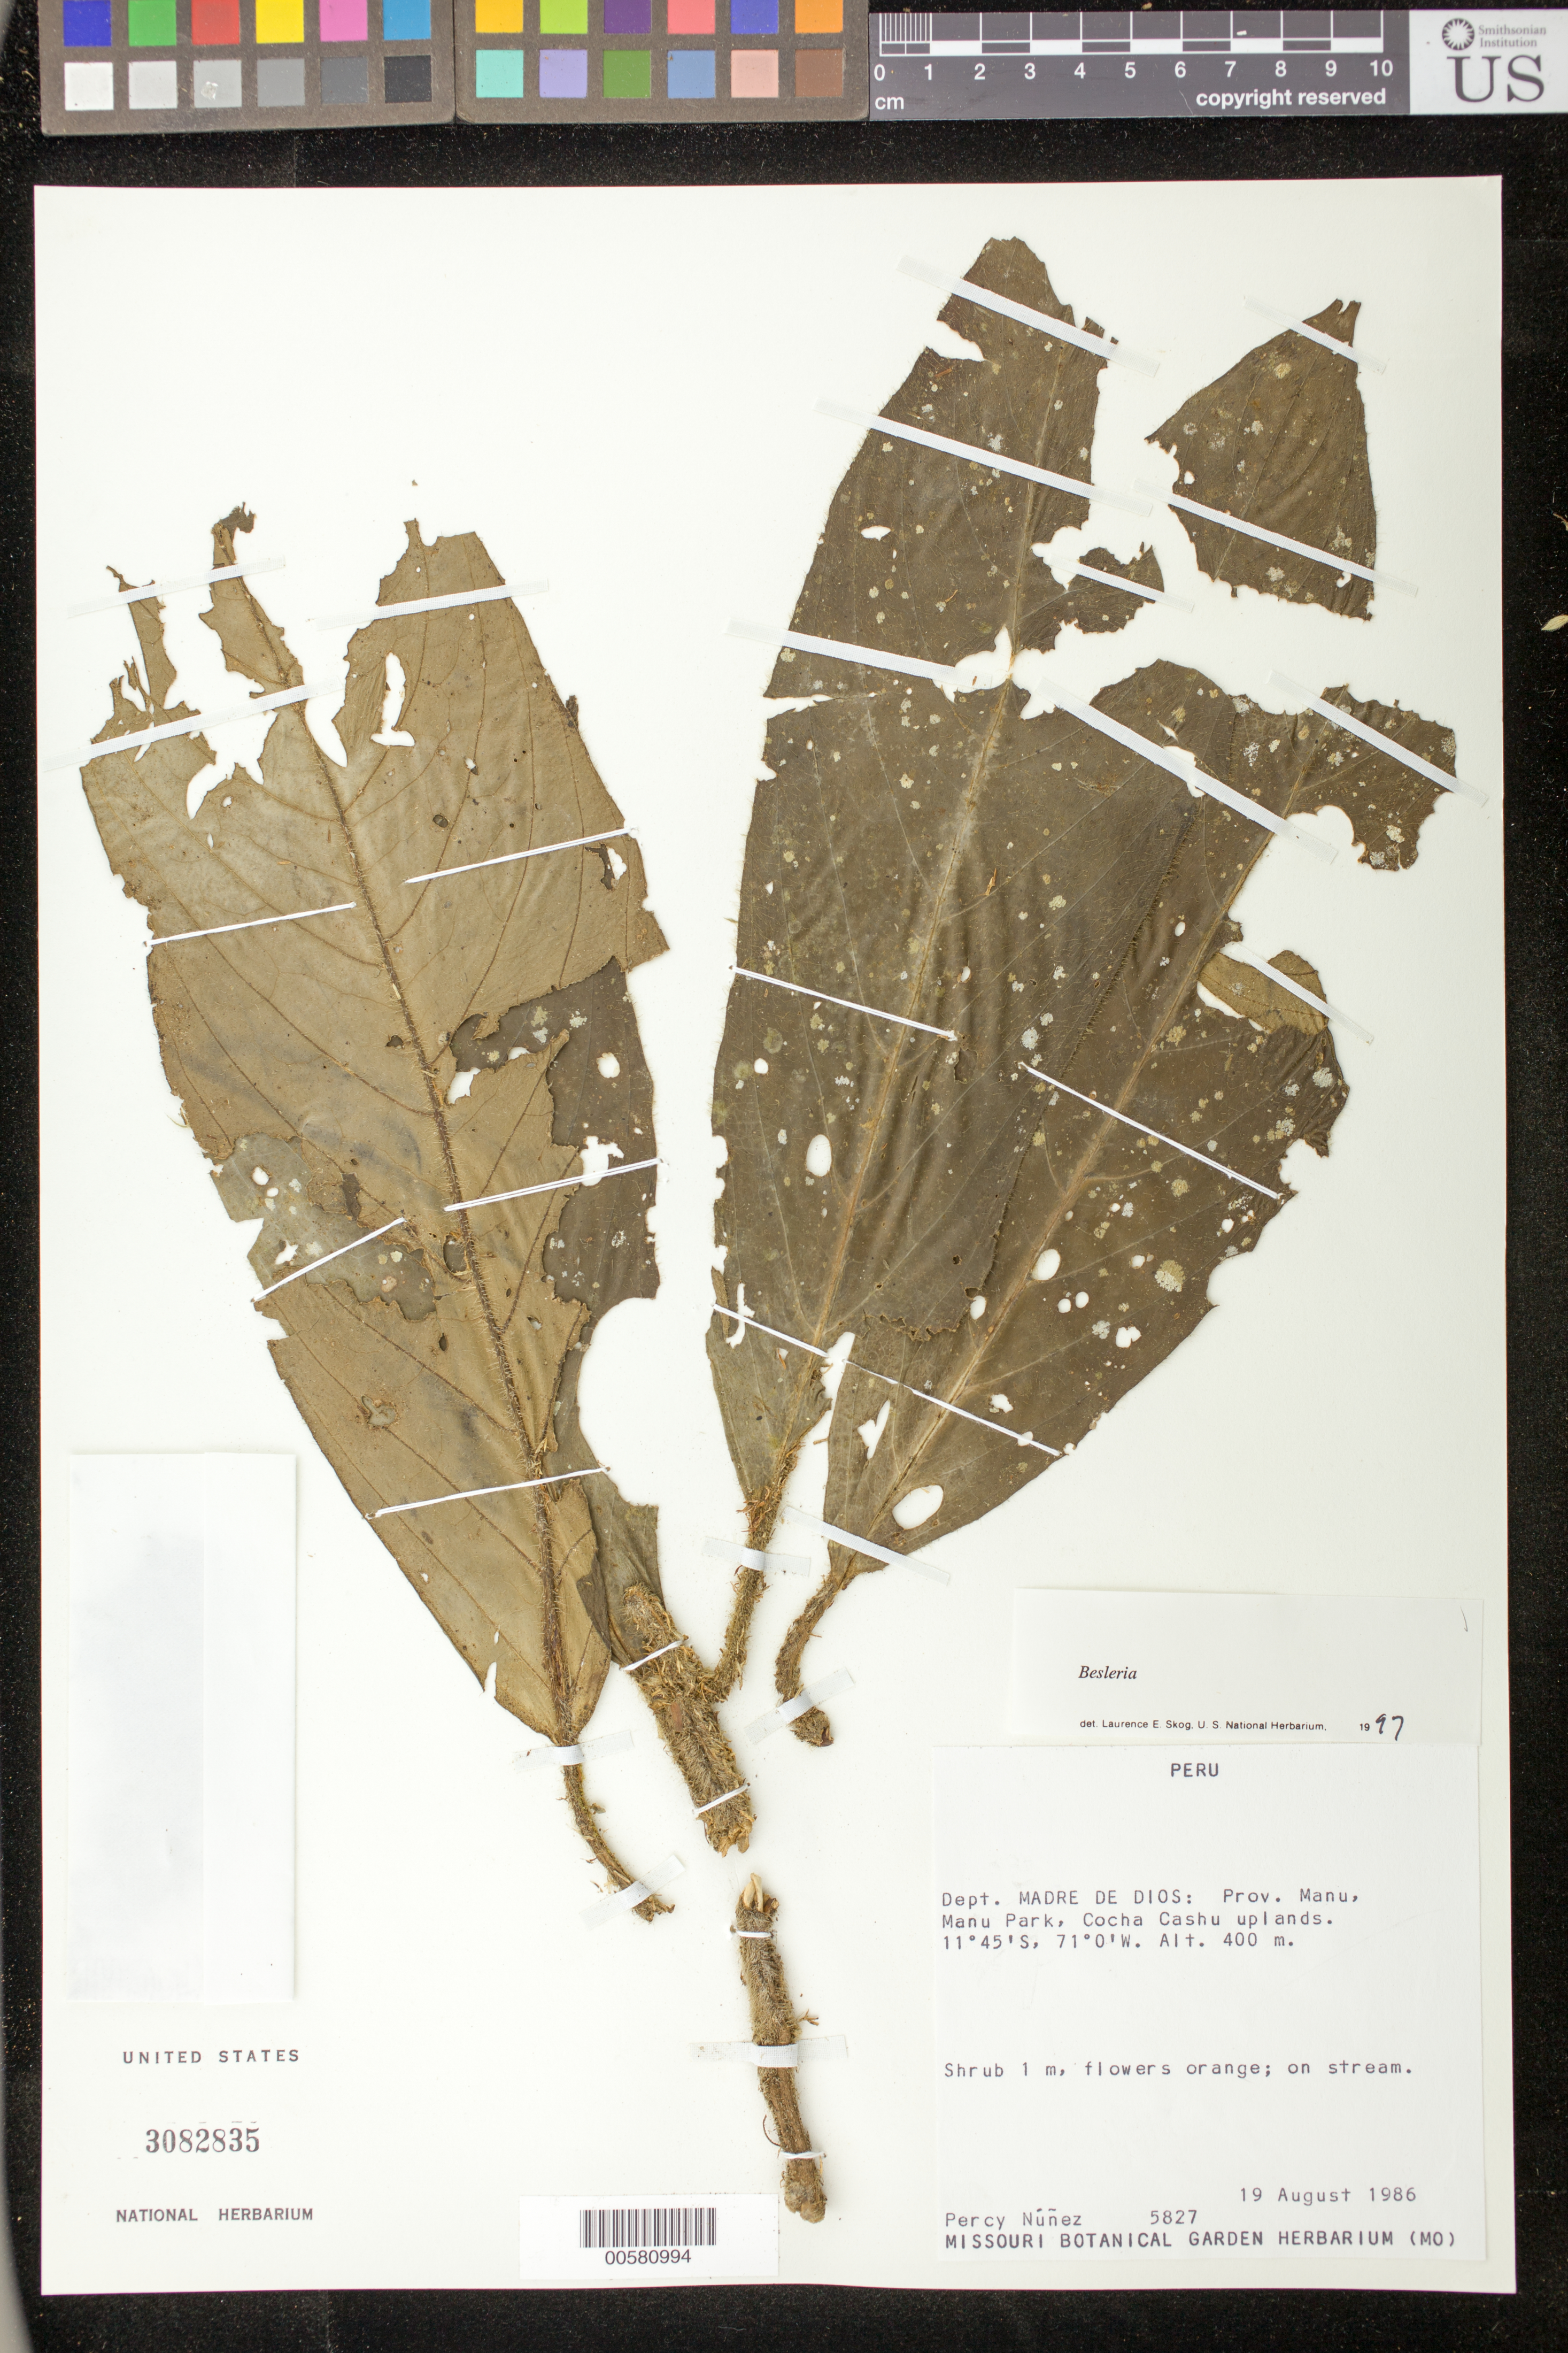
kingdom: Plantae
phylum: Tracheophyta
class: Magnoliopsida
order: Lamiales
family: Gesneriaceae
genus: Besleria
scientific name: Besleria sp.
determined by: Skog, Laurence E.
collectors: P. Núñez V.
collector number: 5827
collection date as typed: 19 Aug 1986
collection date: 1986-08-19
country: Peru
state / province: Madre de Dios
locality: Prov. Manu; Manu Park, Cocha Cashu uplands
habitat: on stream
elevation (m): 400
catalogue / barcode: US 3082835